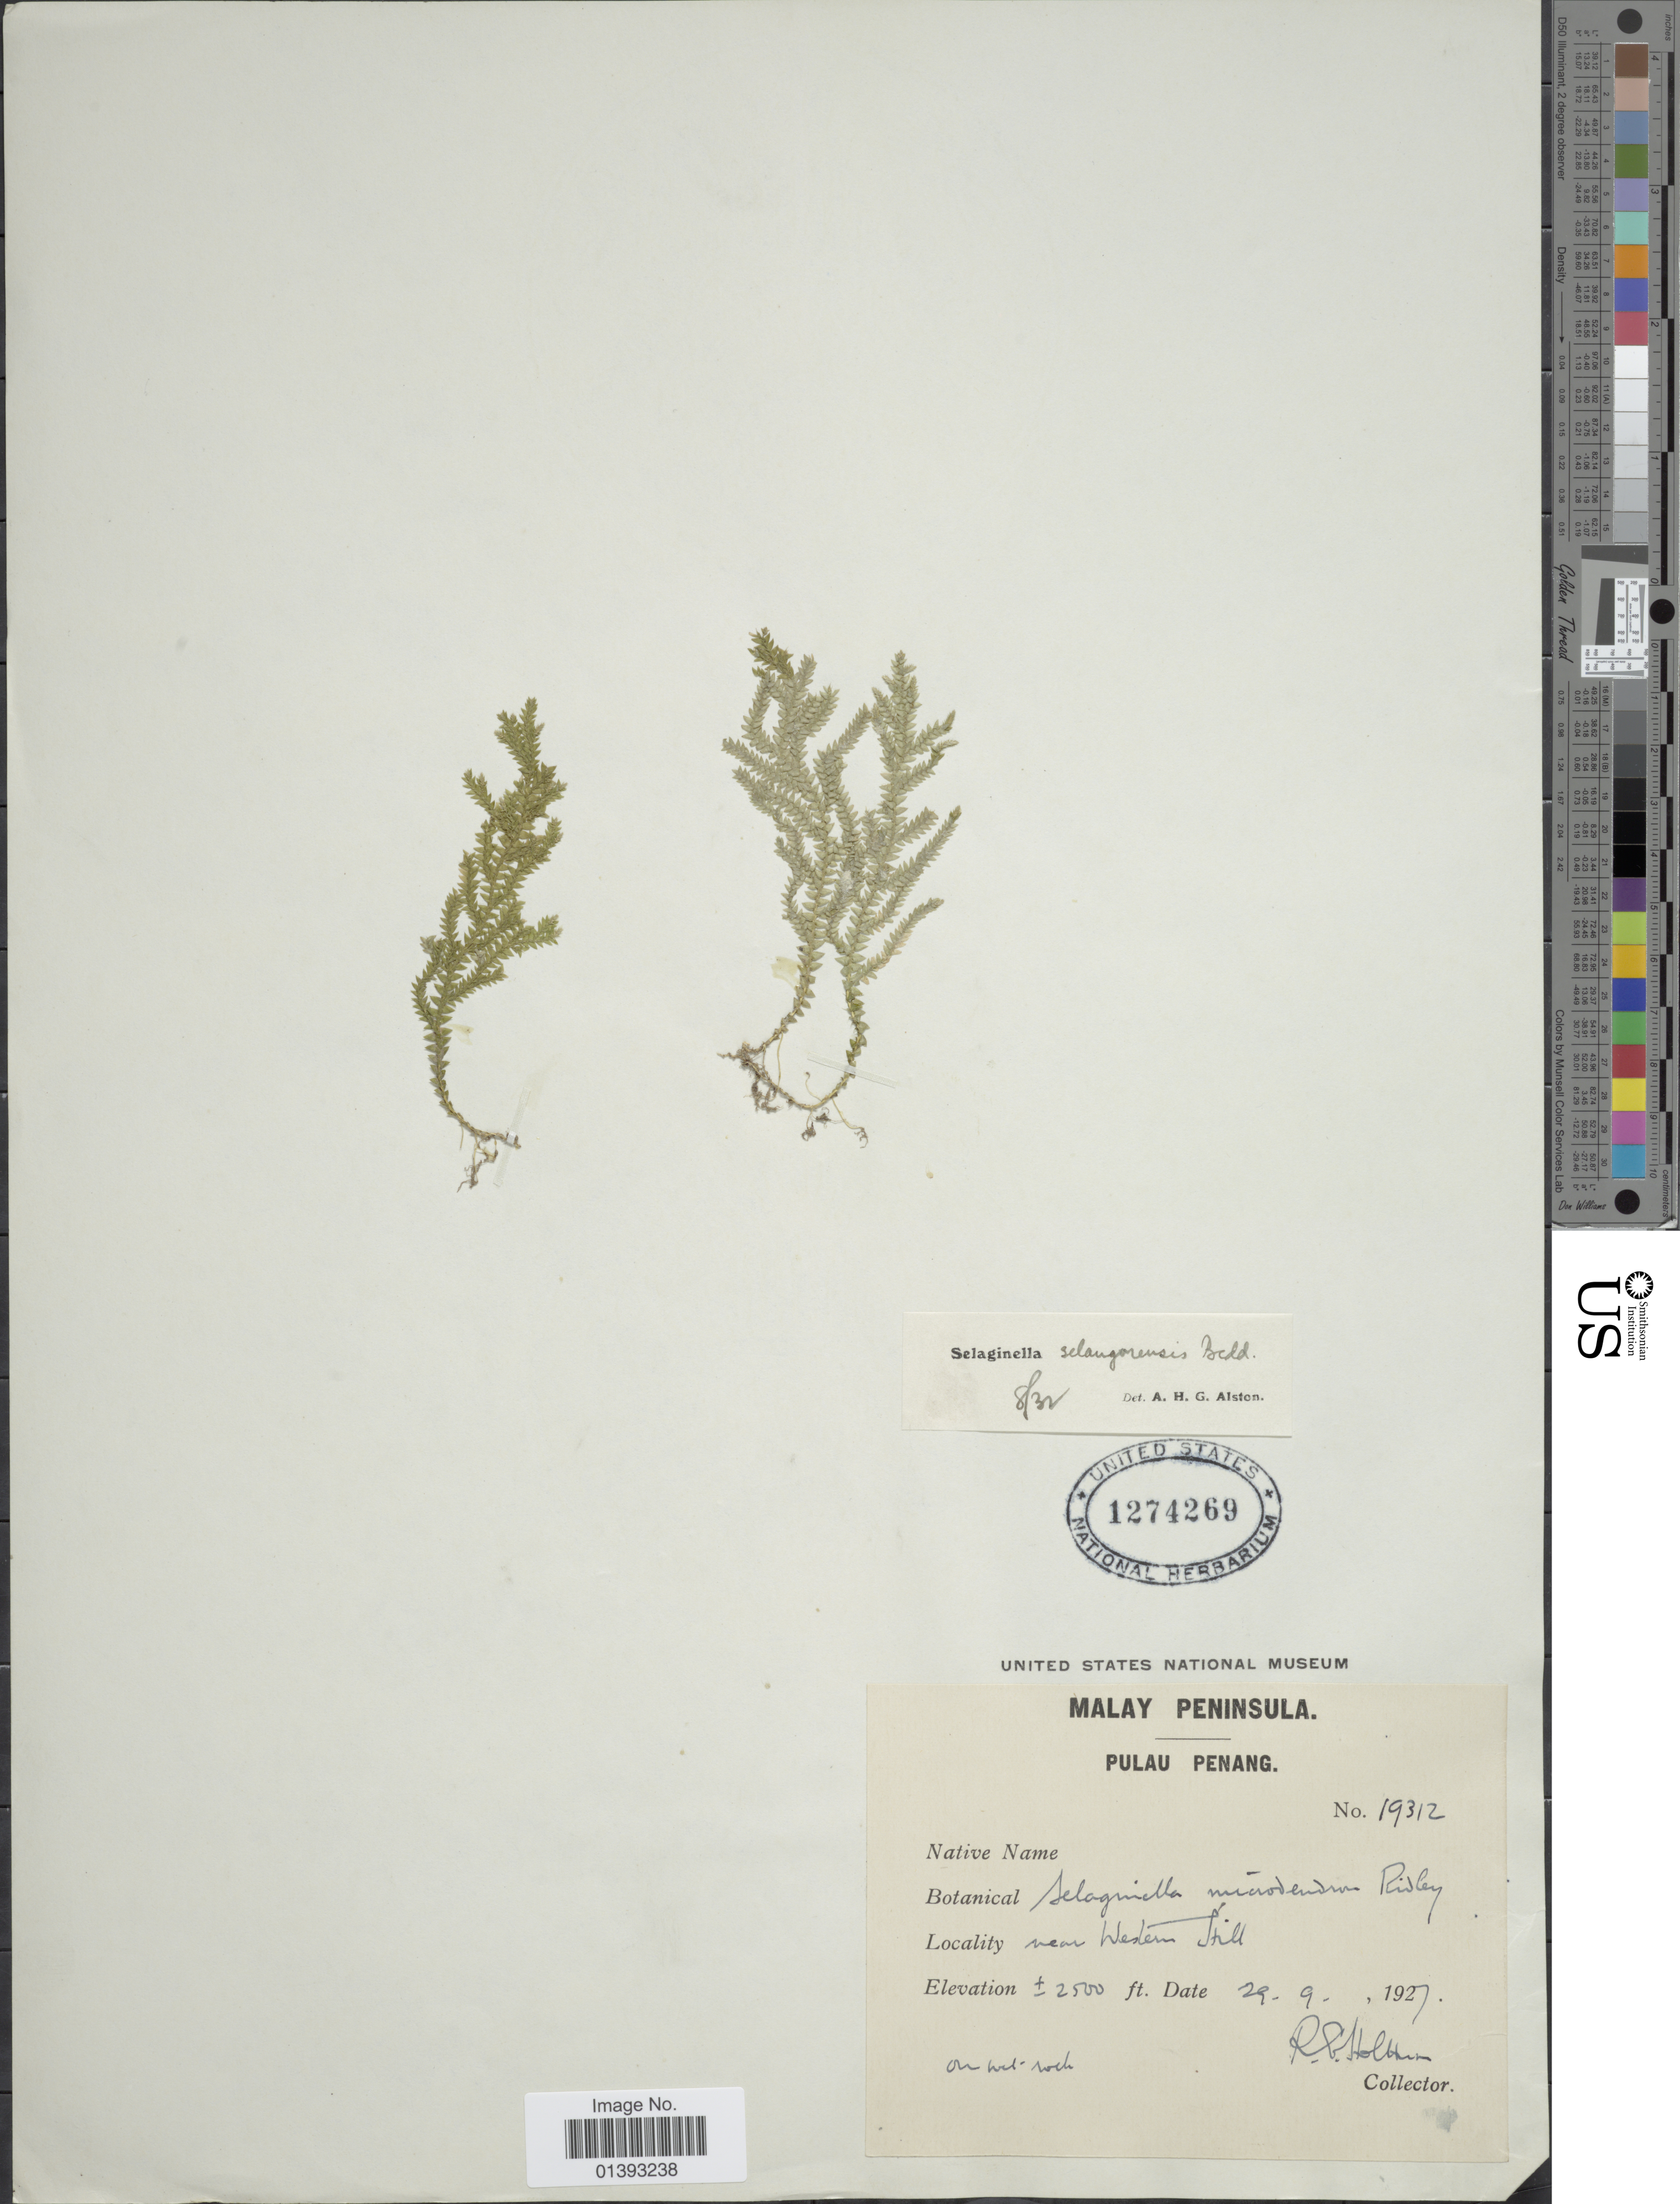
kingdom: Plantae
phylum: Tracheophyta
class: Lycopodiopsida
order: Selaginellales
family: Selaginellaceae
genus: Selaginella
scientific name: Selaginella selangorensis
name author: Bedd. ex Ridl.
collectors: R. E. Holttum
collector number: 19312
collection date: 1927-09-29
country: Malaysia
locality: Malay Peninsula, Pulau Penang, near Western Hill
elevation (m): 762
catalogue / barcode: US 1274269